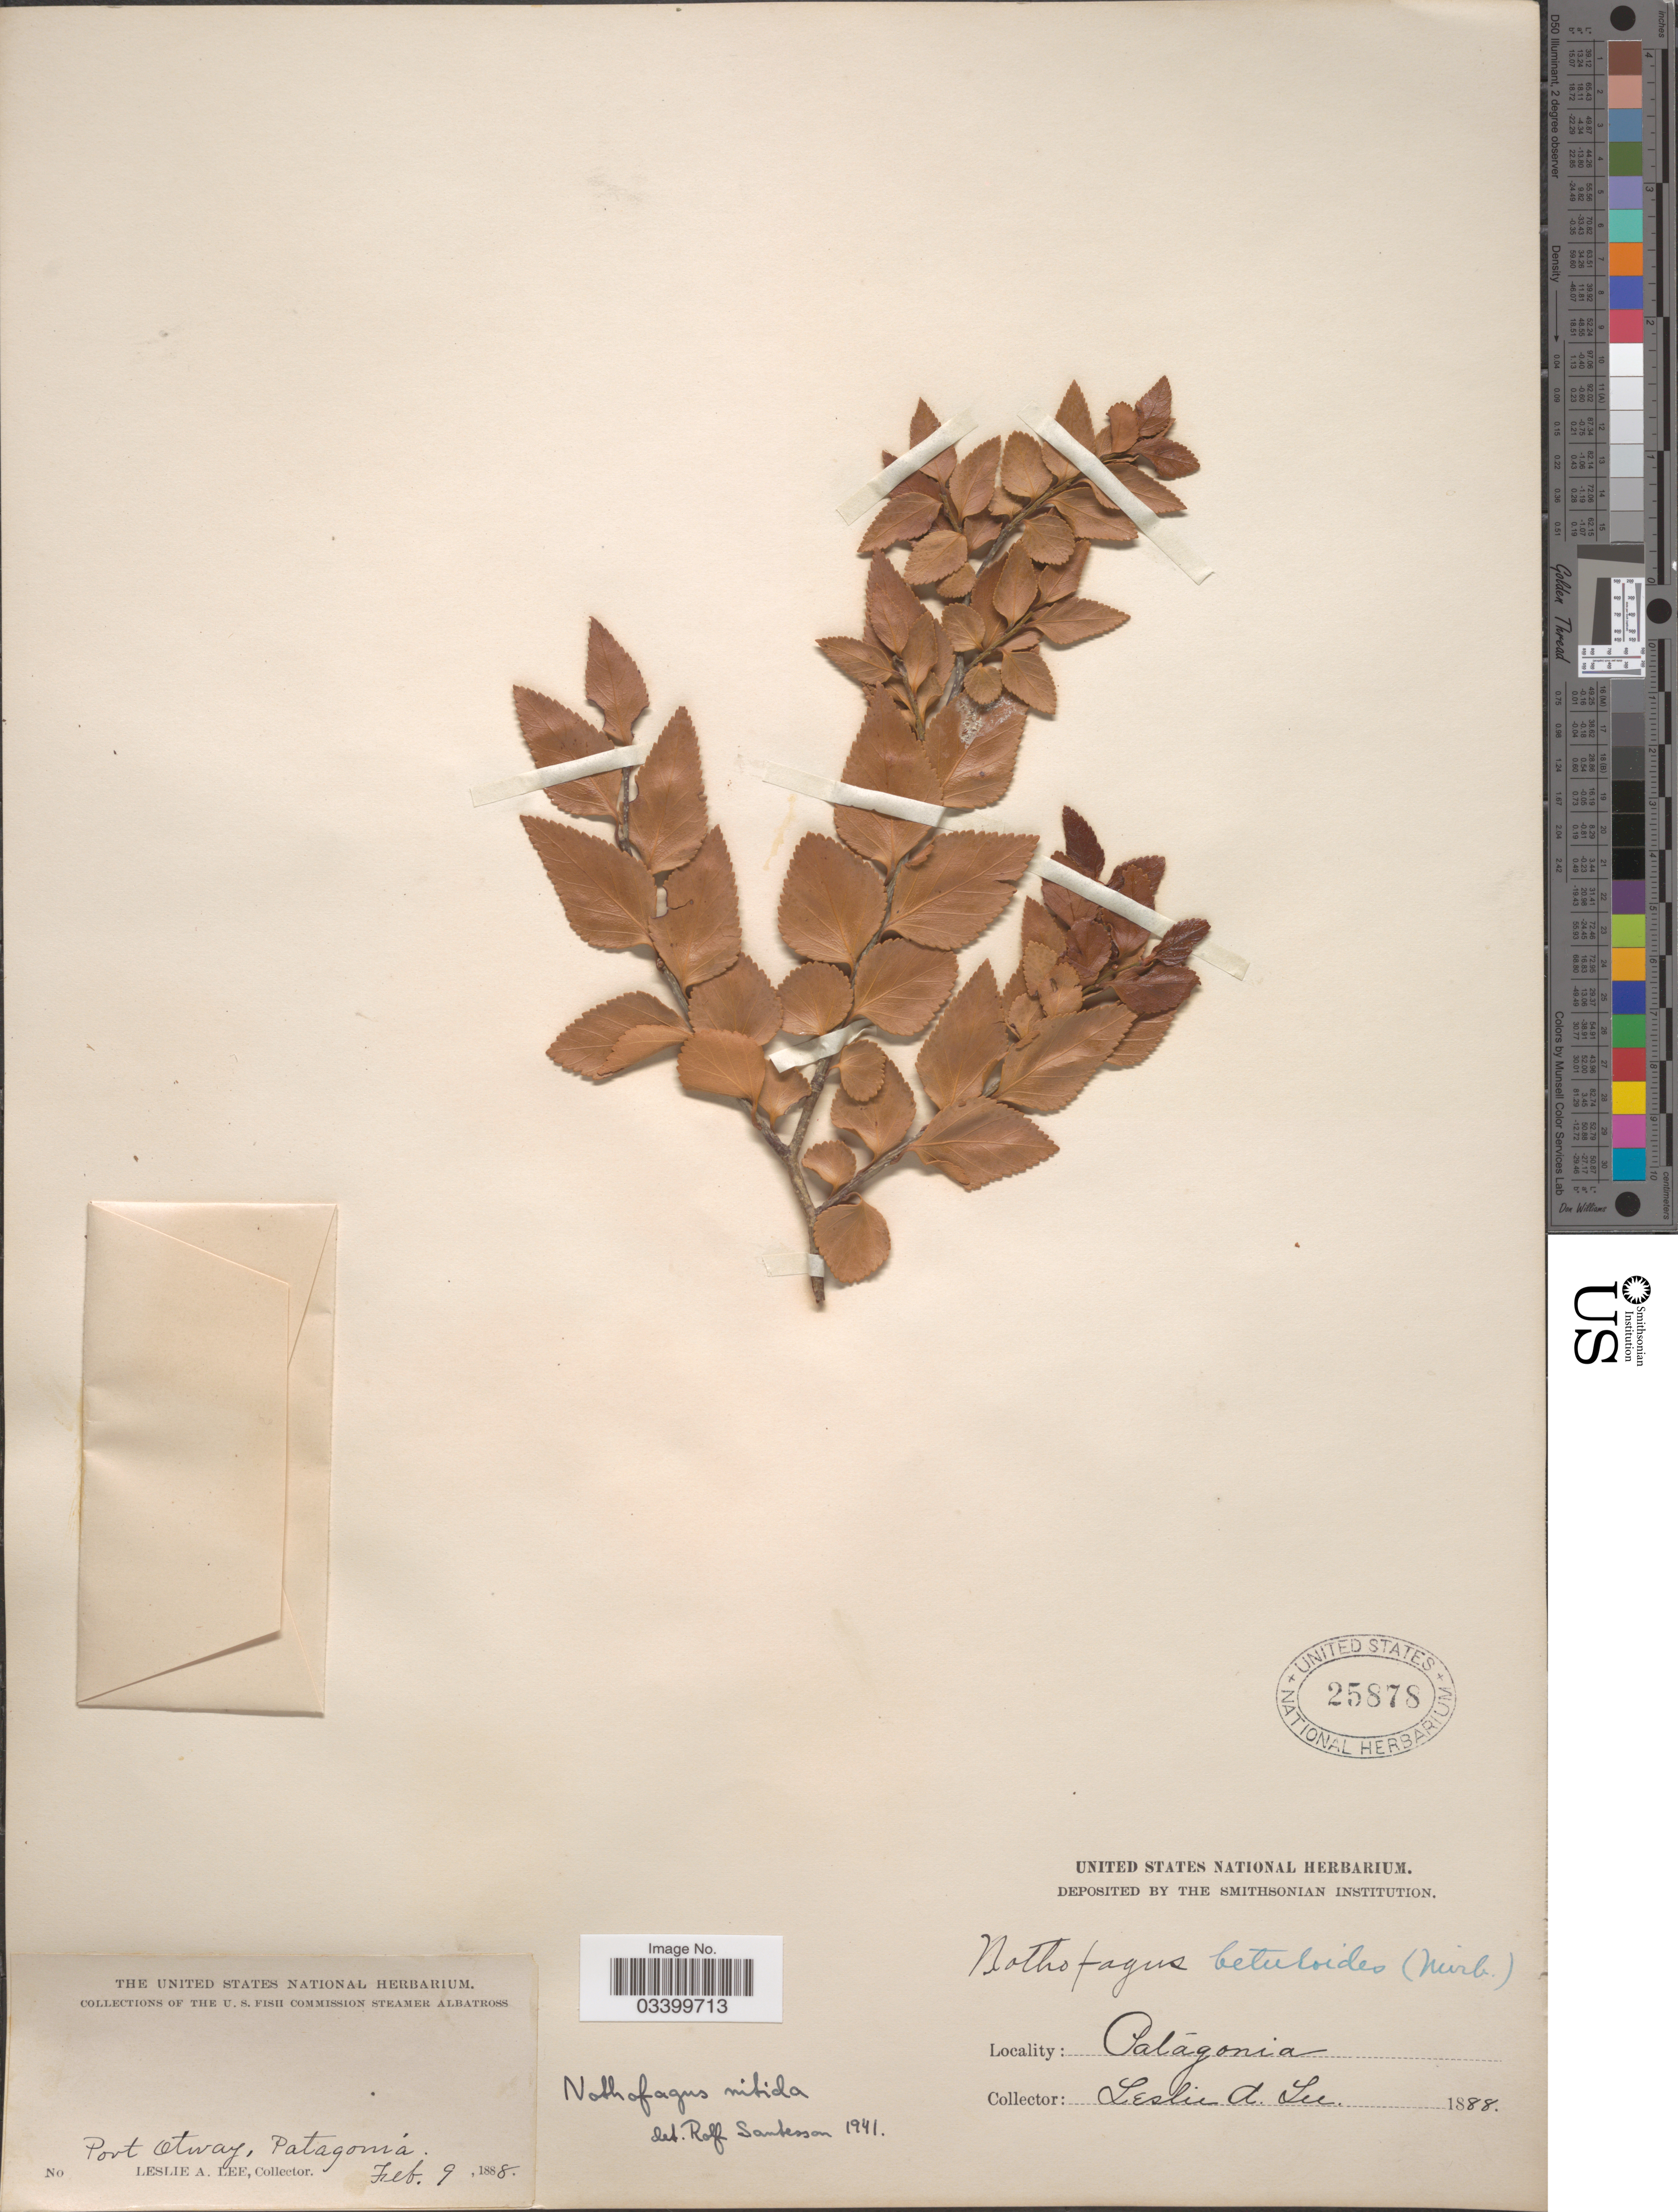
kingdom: Plantae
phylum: Tracheophyta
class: Magnoliopsida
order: Fagales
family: Nothofagaceae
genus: Nothofagus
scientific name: Nothofagus nitida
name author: (Phil.) Krasser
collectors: L. Lee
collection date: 1888-02-09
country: Chile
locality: Patagonia. Port Otway.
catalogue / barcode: US 25878